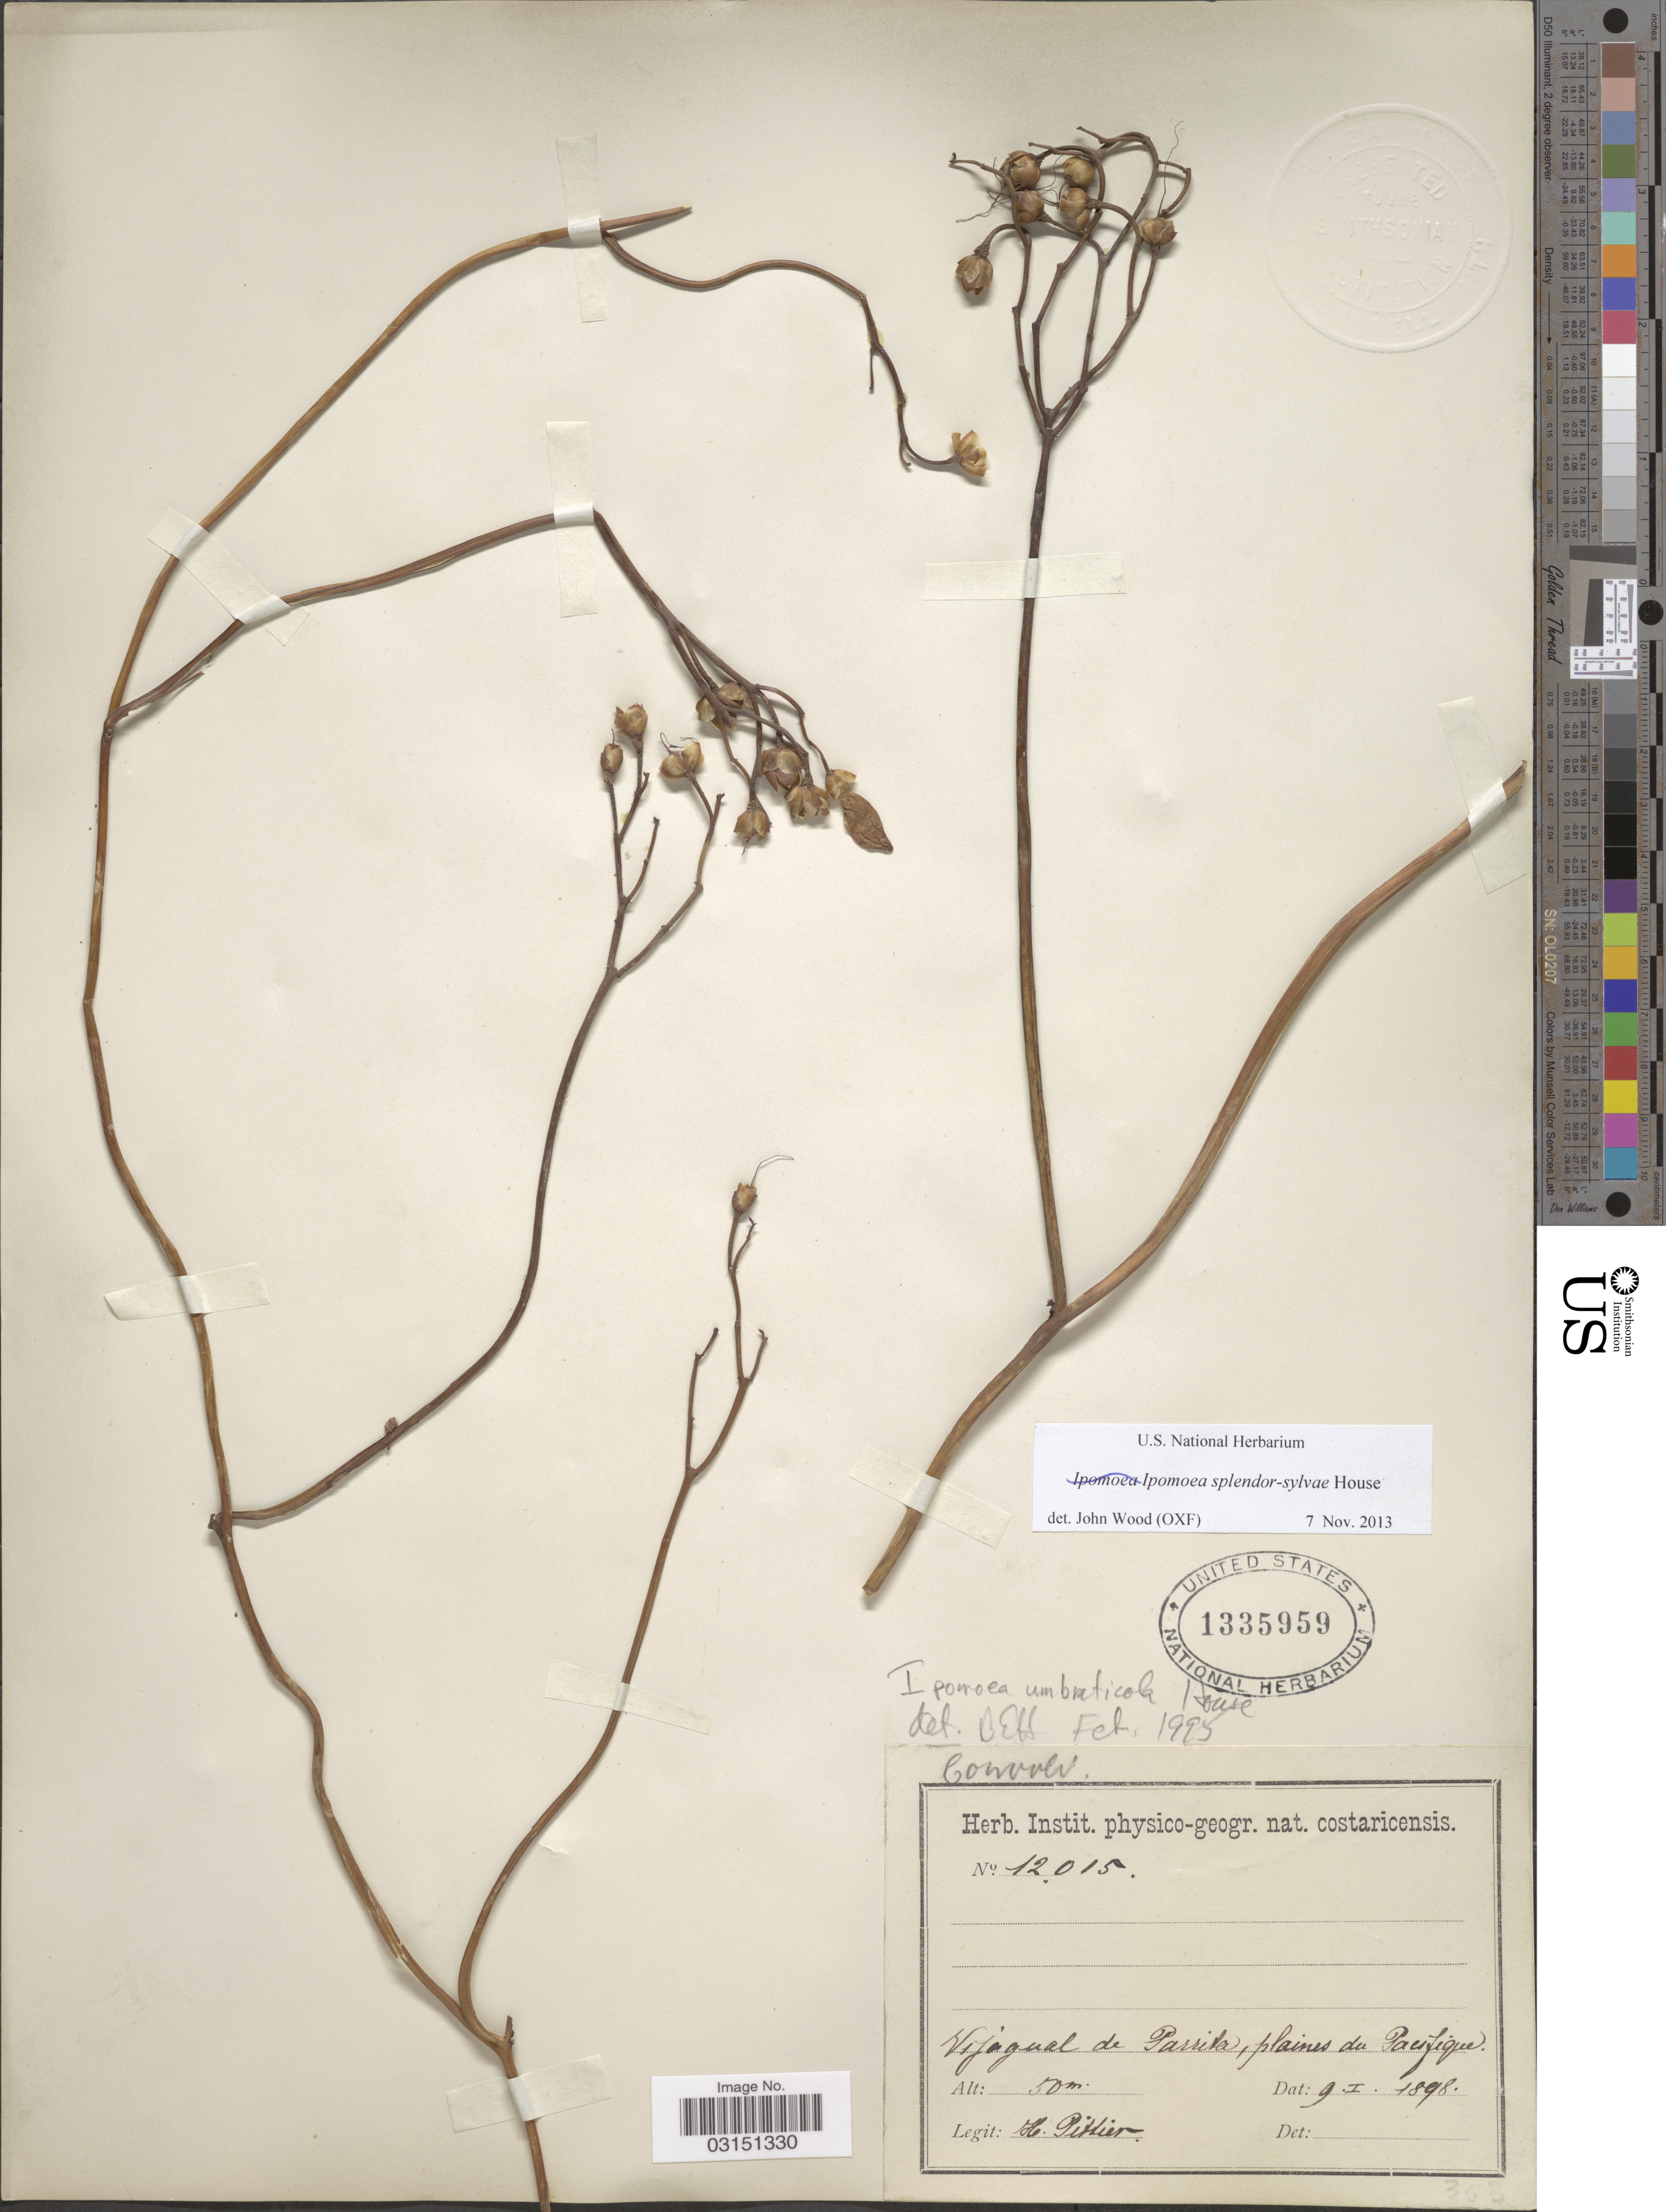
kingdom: Plantae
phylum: Tracheophyta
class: Magnoliopsida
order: Solanales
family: Convolvulaceae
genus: Ipomoea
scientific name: Ipomoea splendor-sylvae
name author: House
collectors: H. F. Pittier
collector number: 12015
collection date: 1898-01-09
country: Costa Rica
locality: Vijagual de Parrita, plaines du Pacifique.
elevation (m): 50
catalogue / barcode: US 1335959